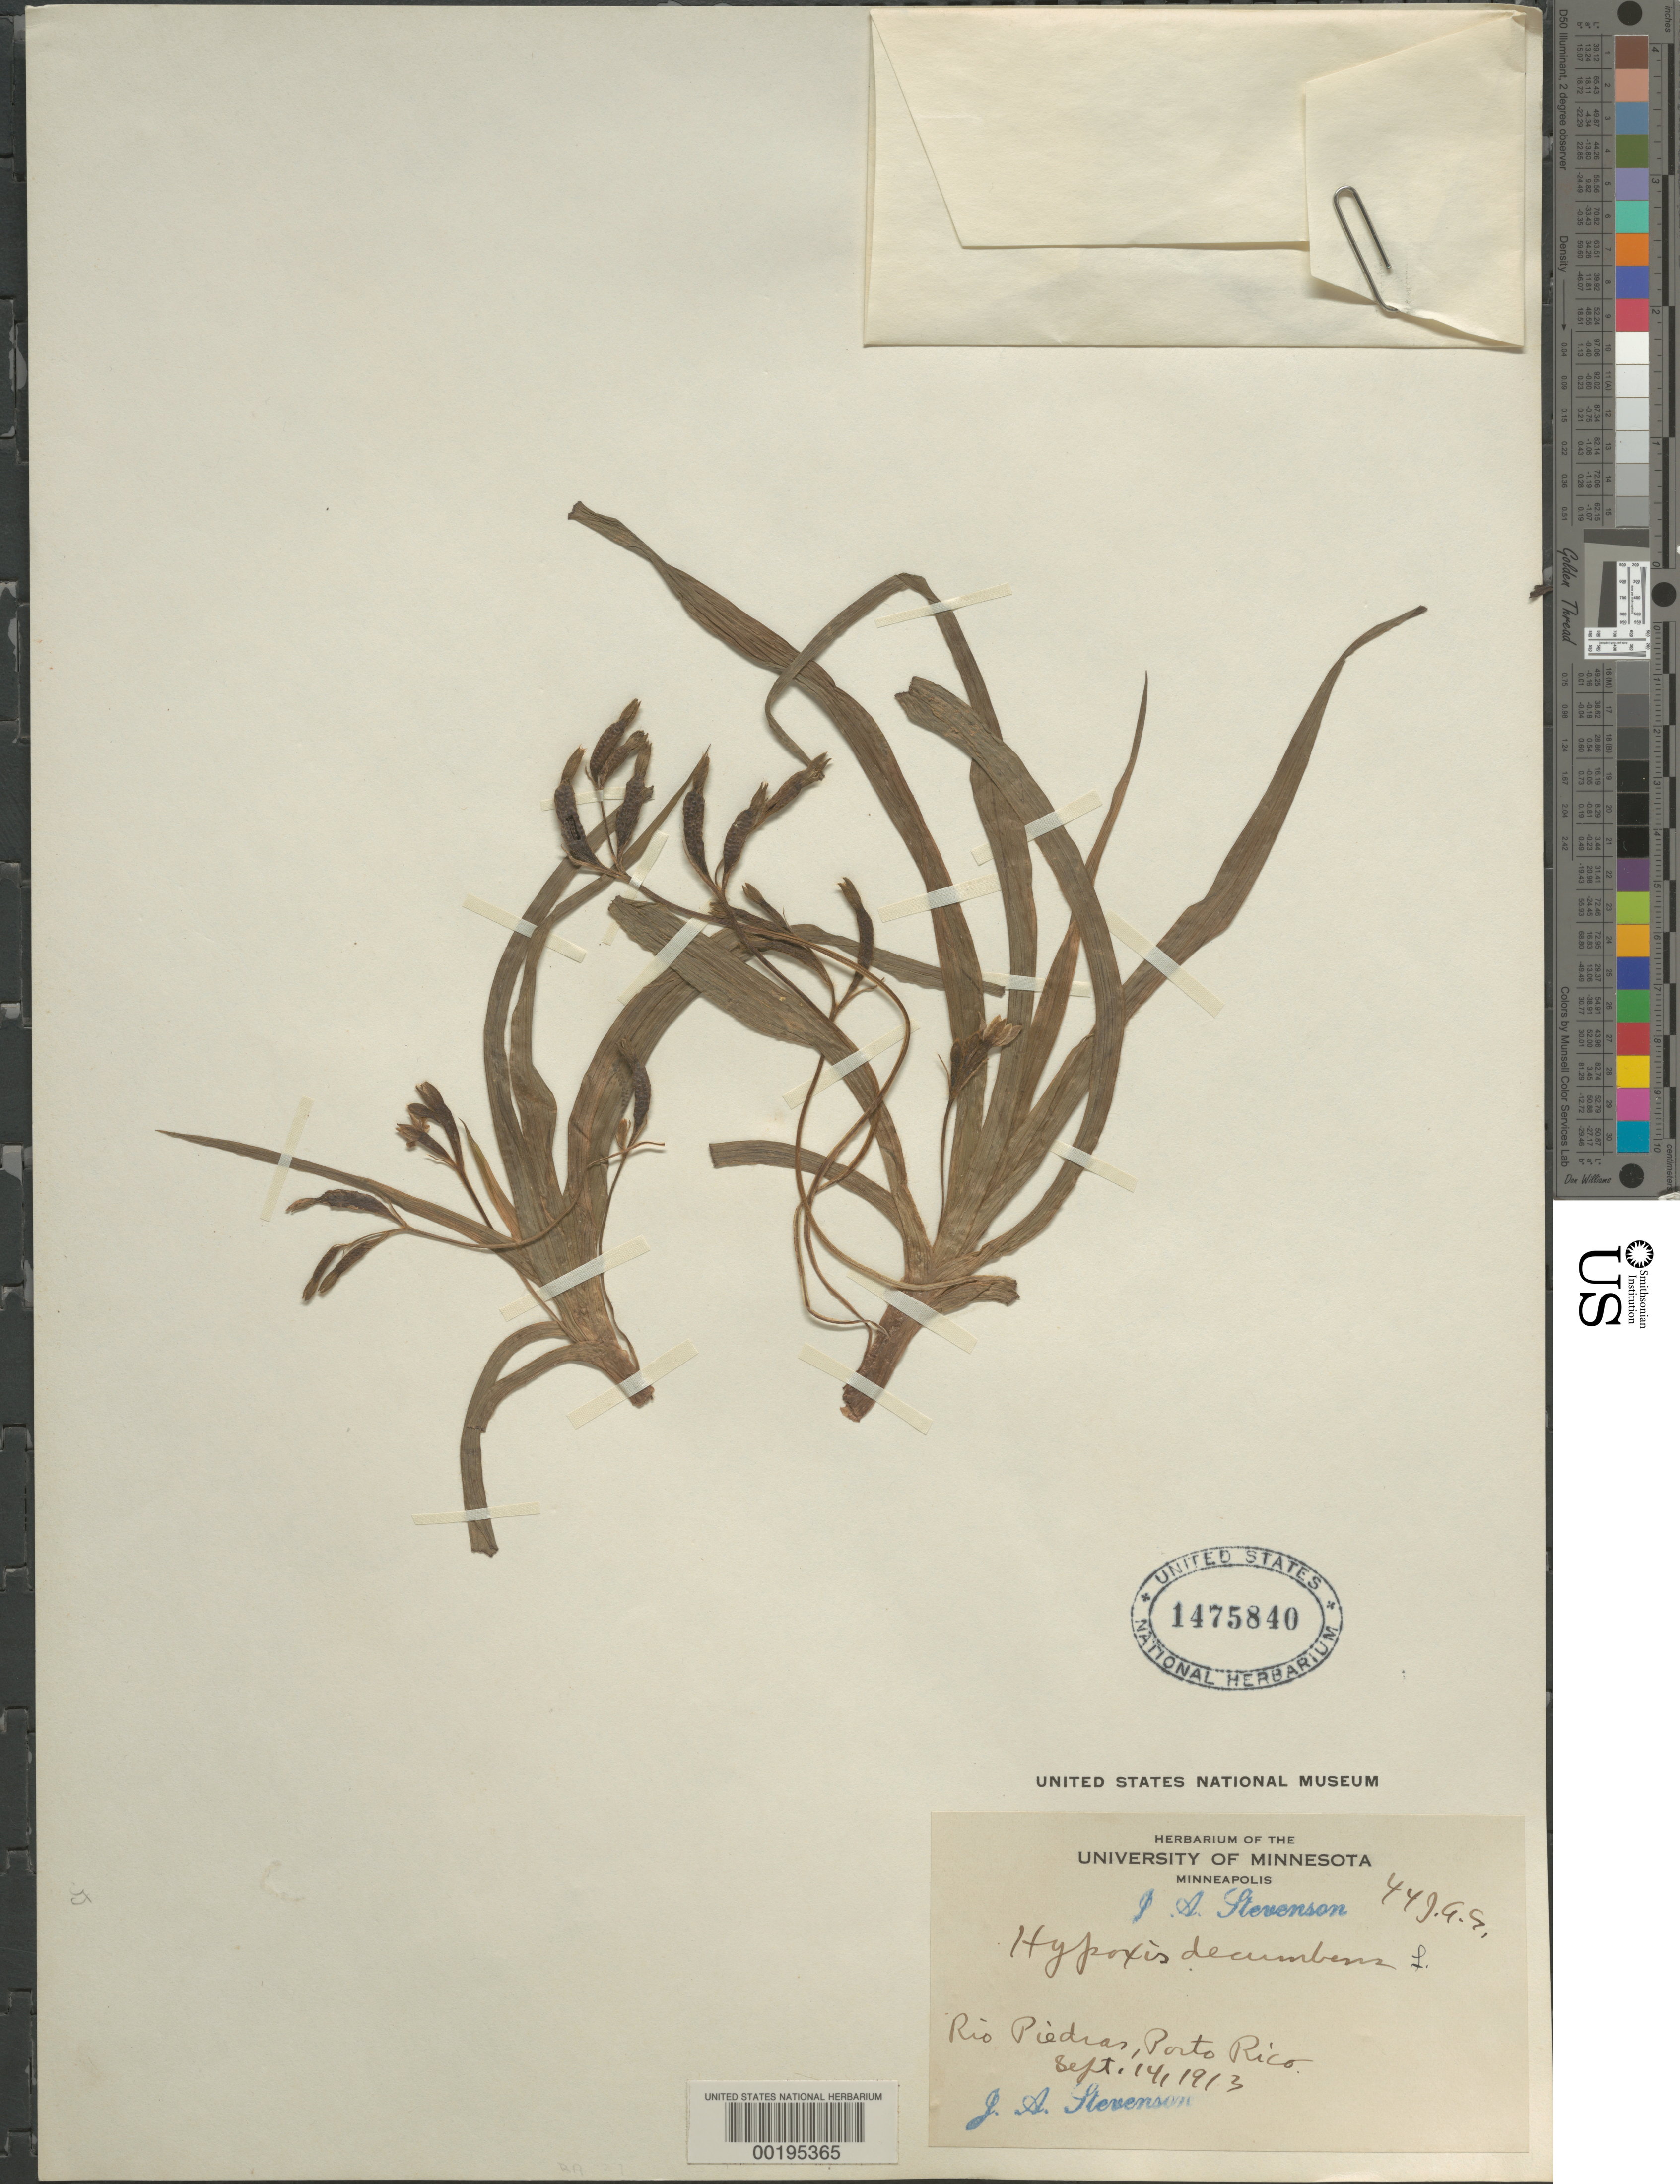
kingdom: Plantae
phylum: Tracheophyta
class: Liliopsida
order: Asparagales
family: Hypoxidaceae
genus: Hypoxis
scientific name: Hypoxis decumbens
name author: L.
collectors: J. Stevenson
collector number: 44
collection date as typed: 14 Sep 1913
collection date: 1913-09-14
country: Puerto Rico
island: Greater Antilles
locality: Rio piedras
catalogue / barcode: US 1475840